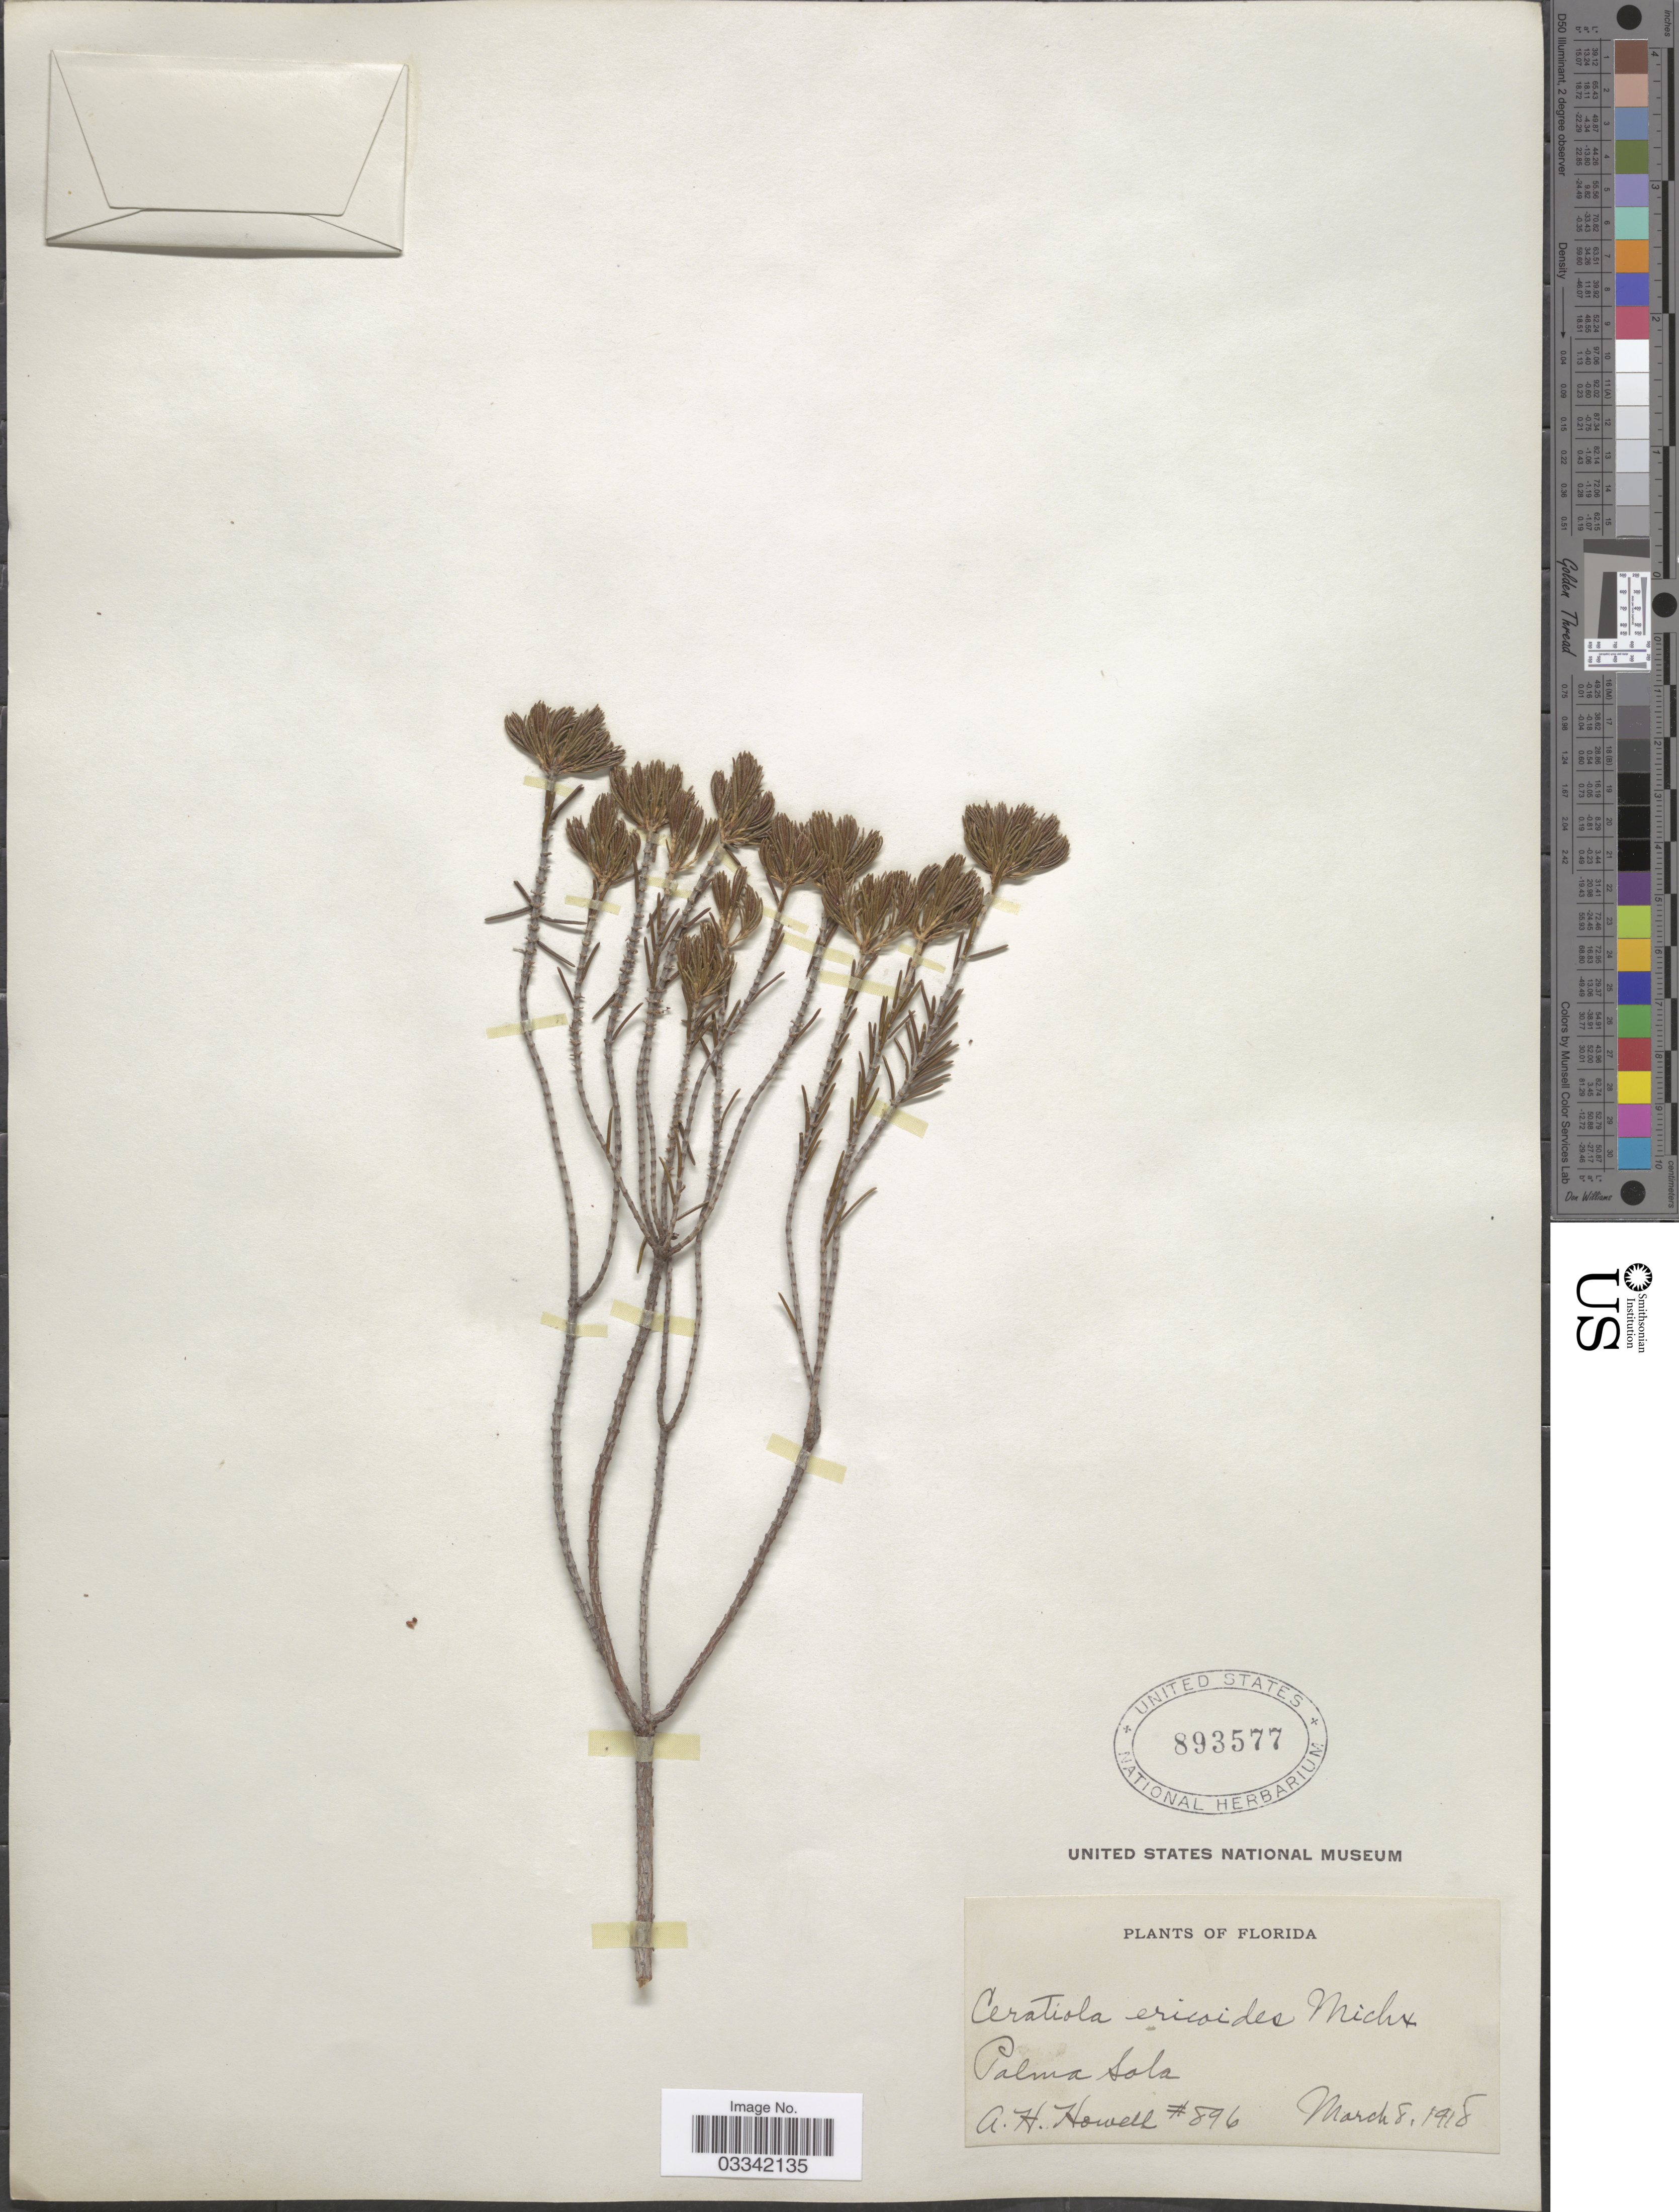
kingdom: Plantae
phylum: Tracheophyta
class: Magnoliopsida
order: Ericales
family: Ericaceae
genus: Ceratiola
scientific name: Ceratiola ericoides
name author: Michx.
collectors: A. Howell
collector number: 896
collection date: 1918-03-08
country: United States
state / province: Florida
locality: Palma Sola.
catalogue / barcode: US 893577